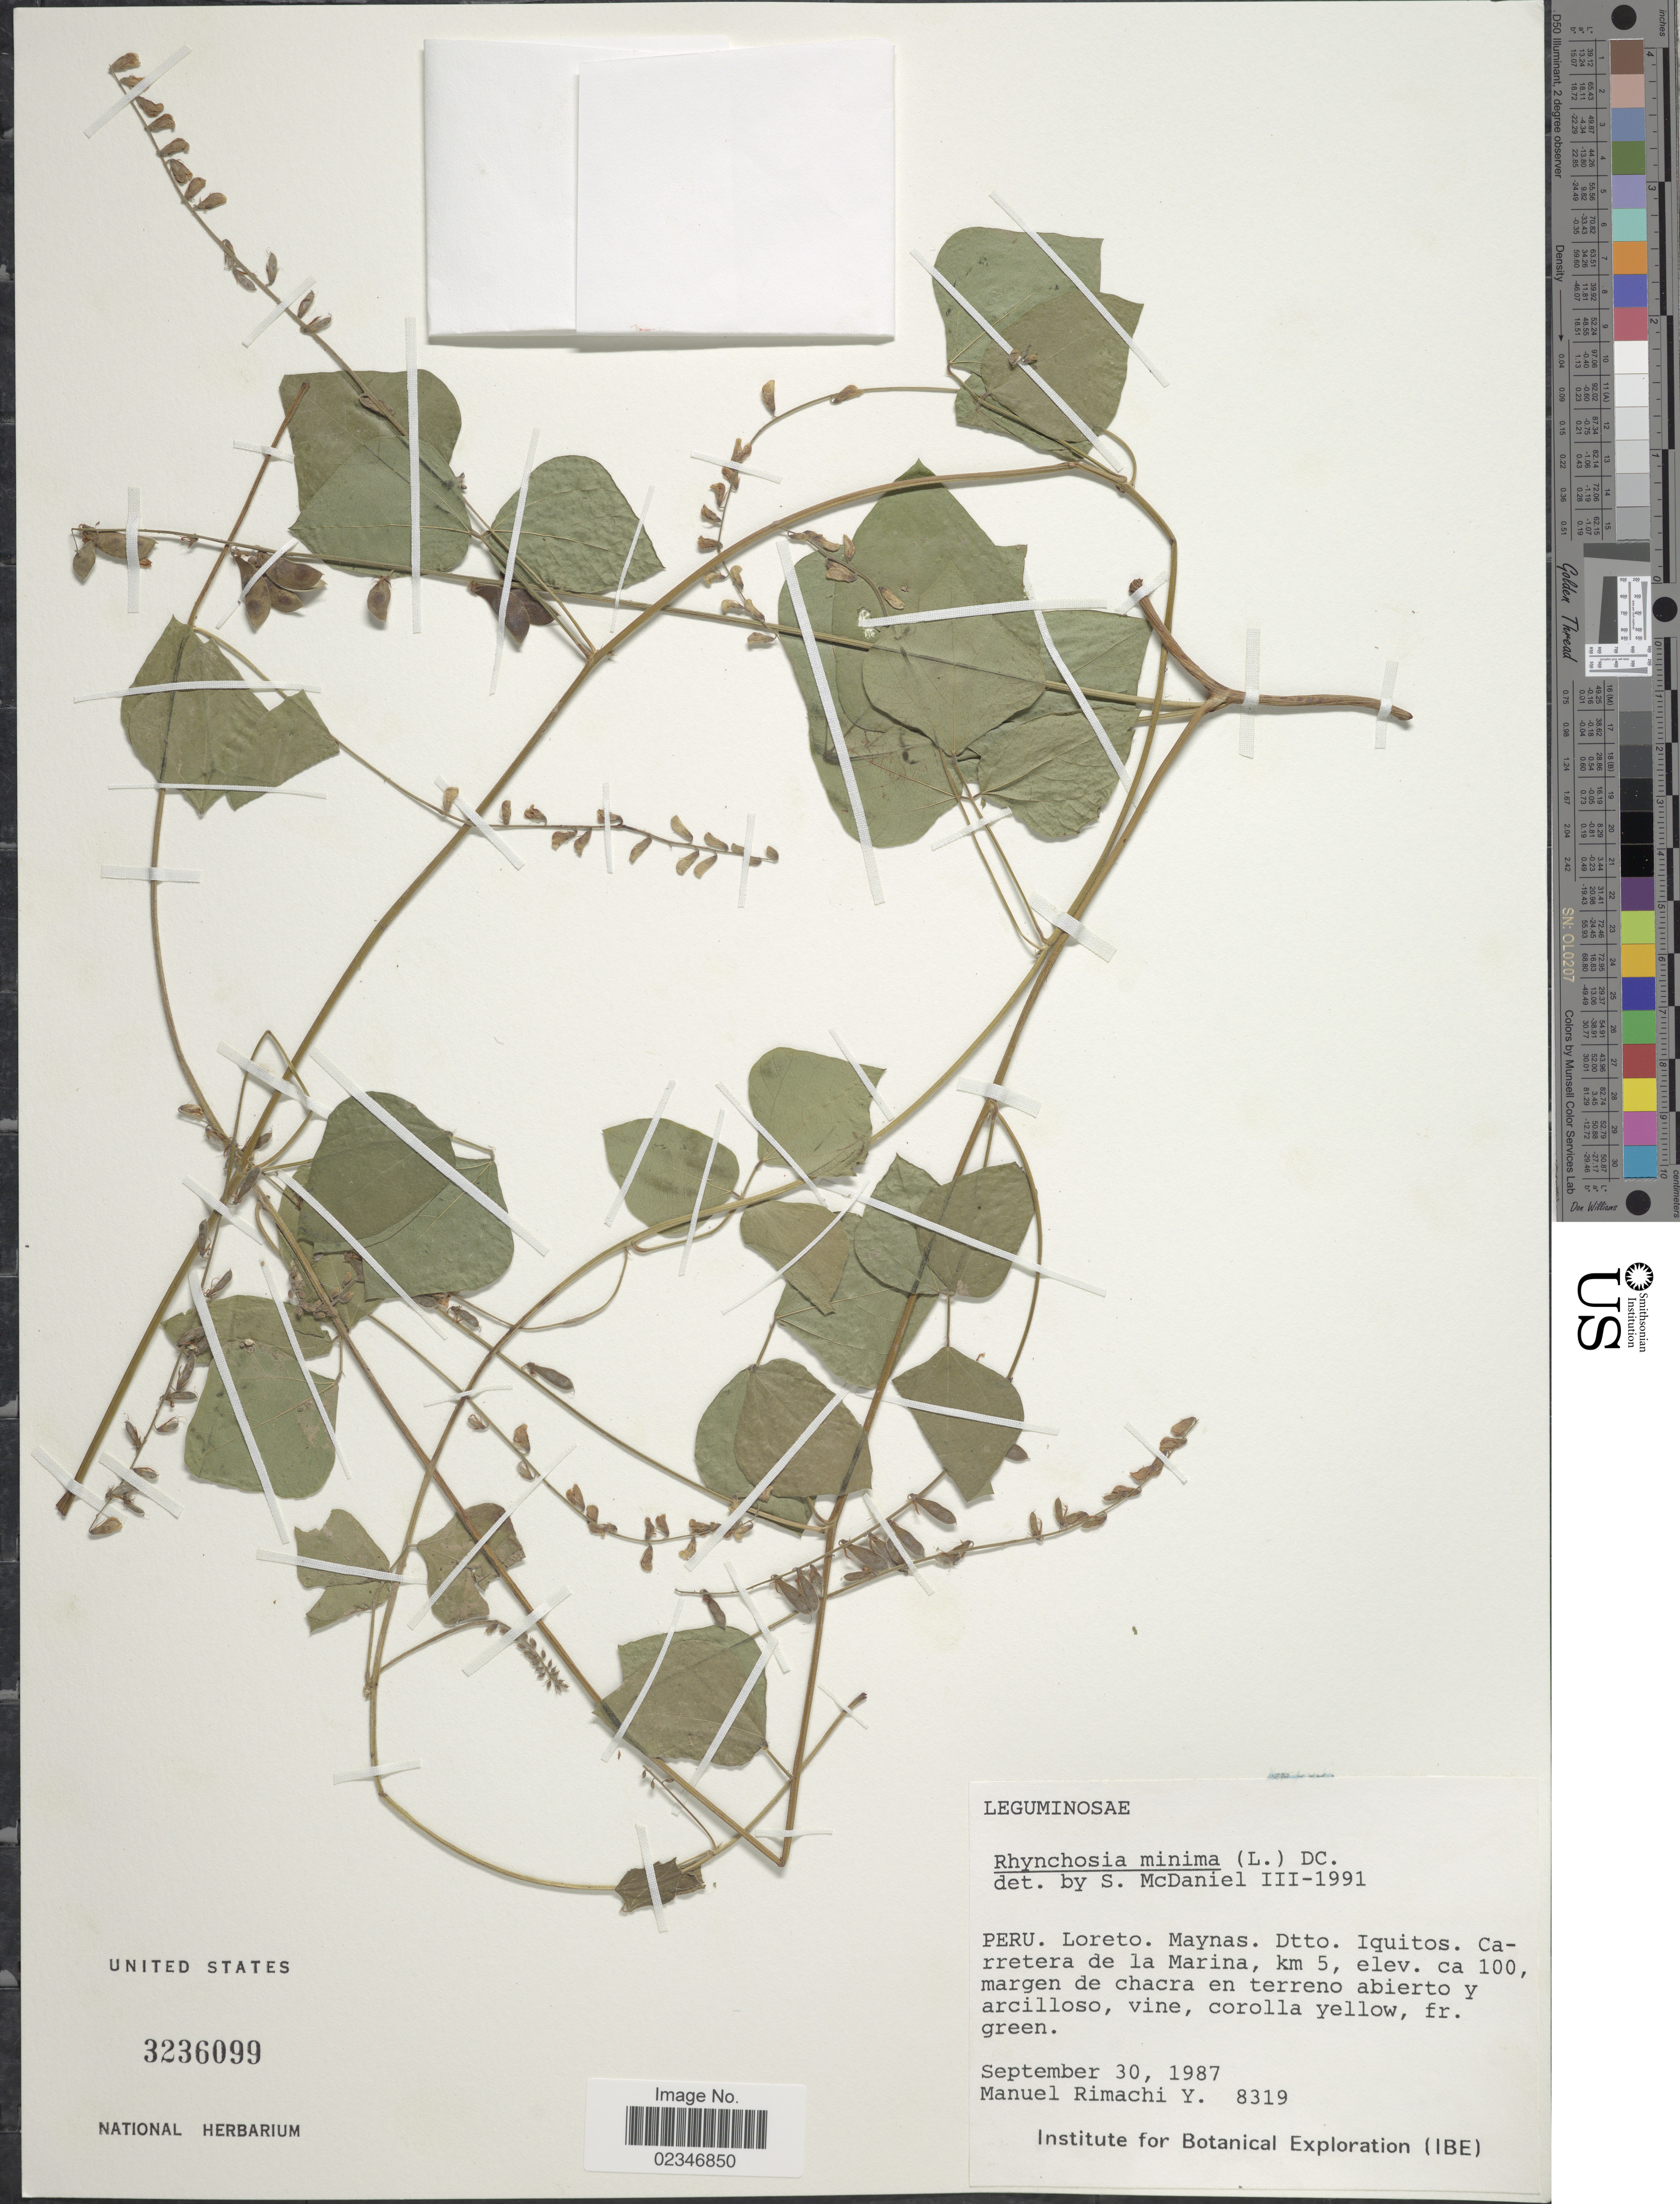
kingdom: Plantae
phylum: Tracheophyta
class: Magnoliopsida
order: Fabales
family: Fabaceae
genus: Rhynchosia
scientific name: Rhynchosia minima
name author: (L.) DC.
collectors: M. Rimachi Y.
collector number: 8319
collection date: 1987-09-30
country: Peru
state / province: Loreto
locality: Peru, Loreto, Maynas, Dtto. Iquitos, Carretera de la Marina, km 5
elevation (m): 100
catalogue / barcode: US 3236099